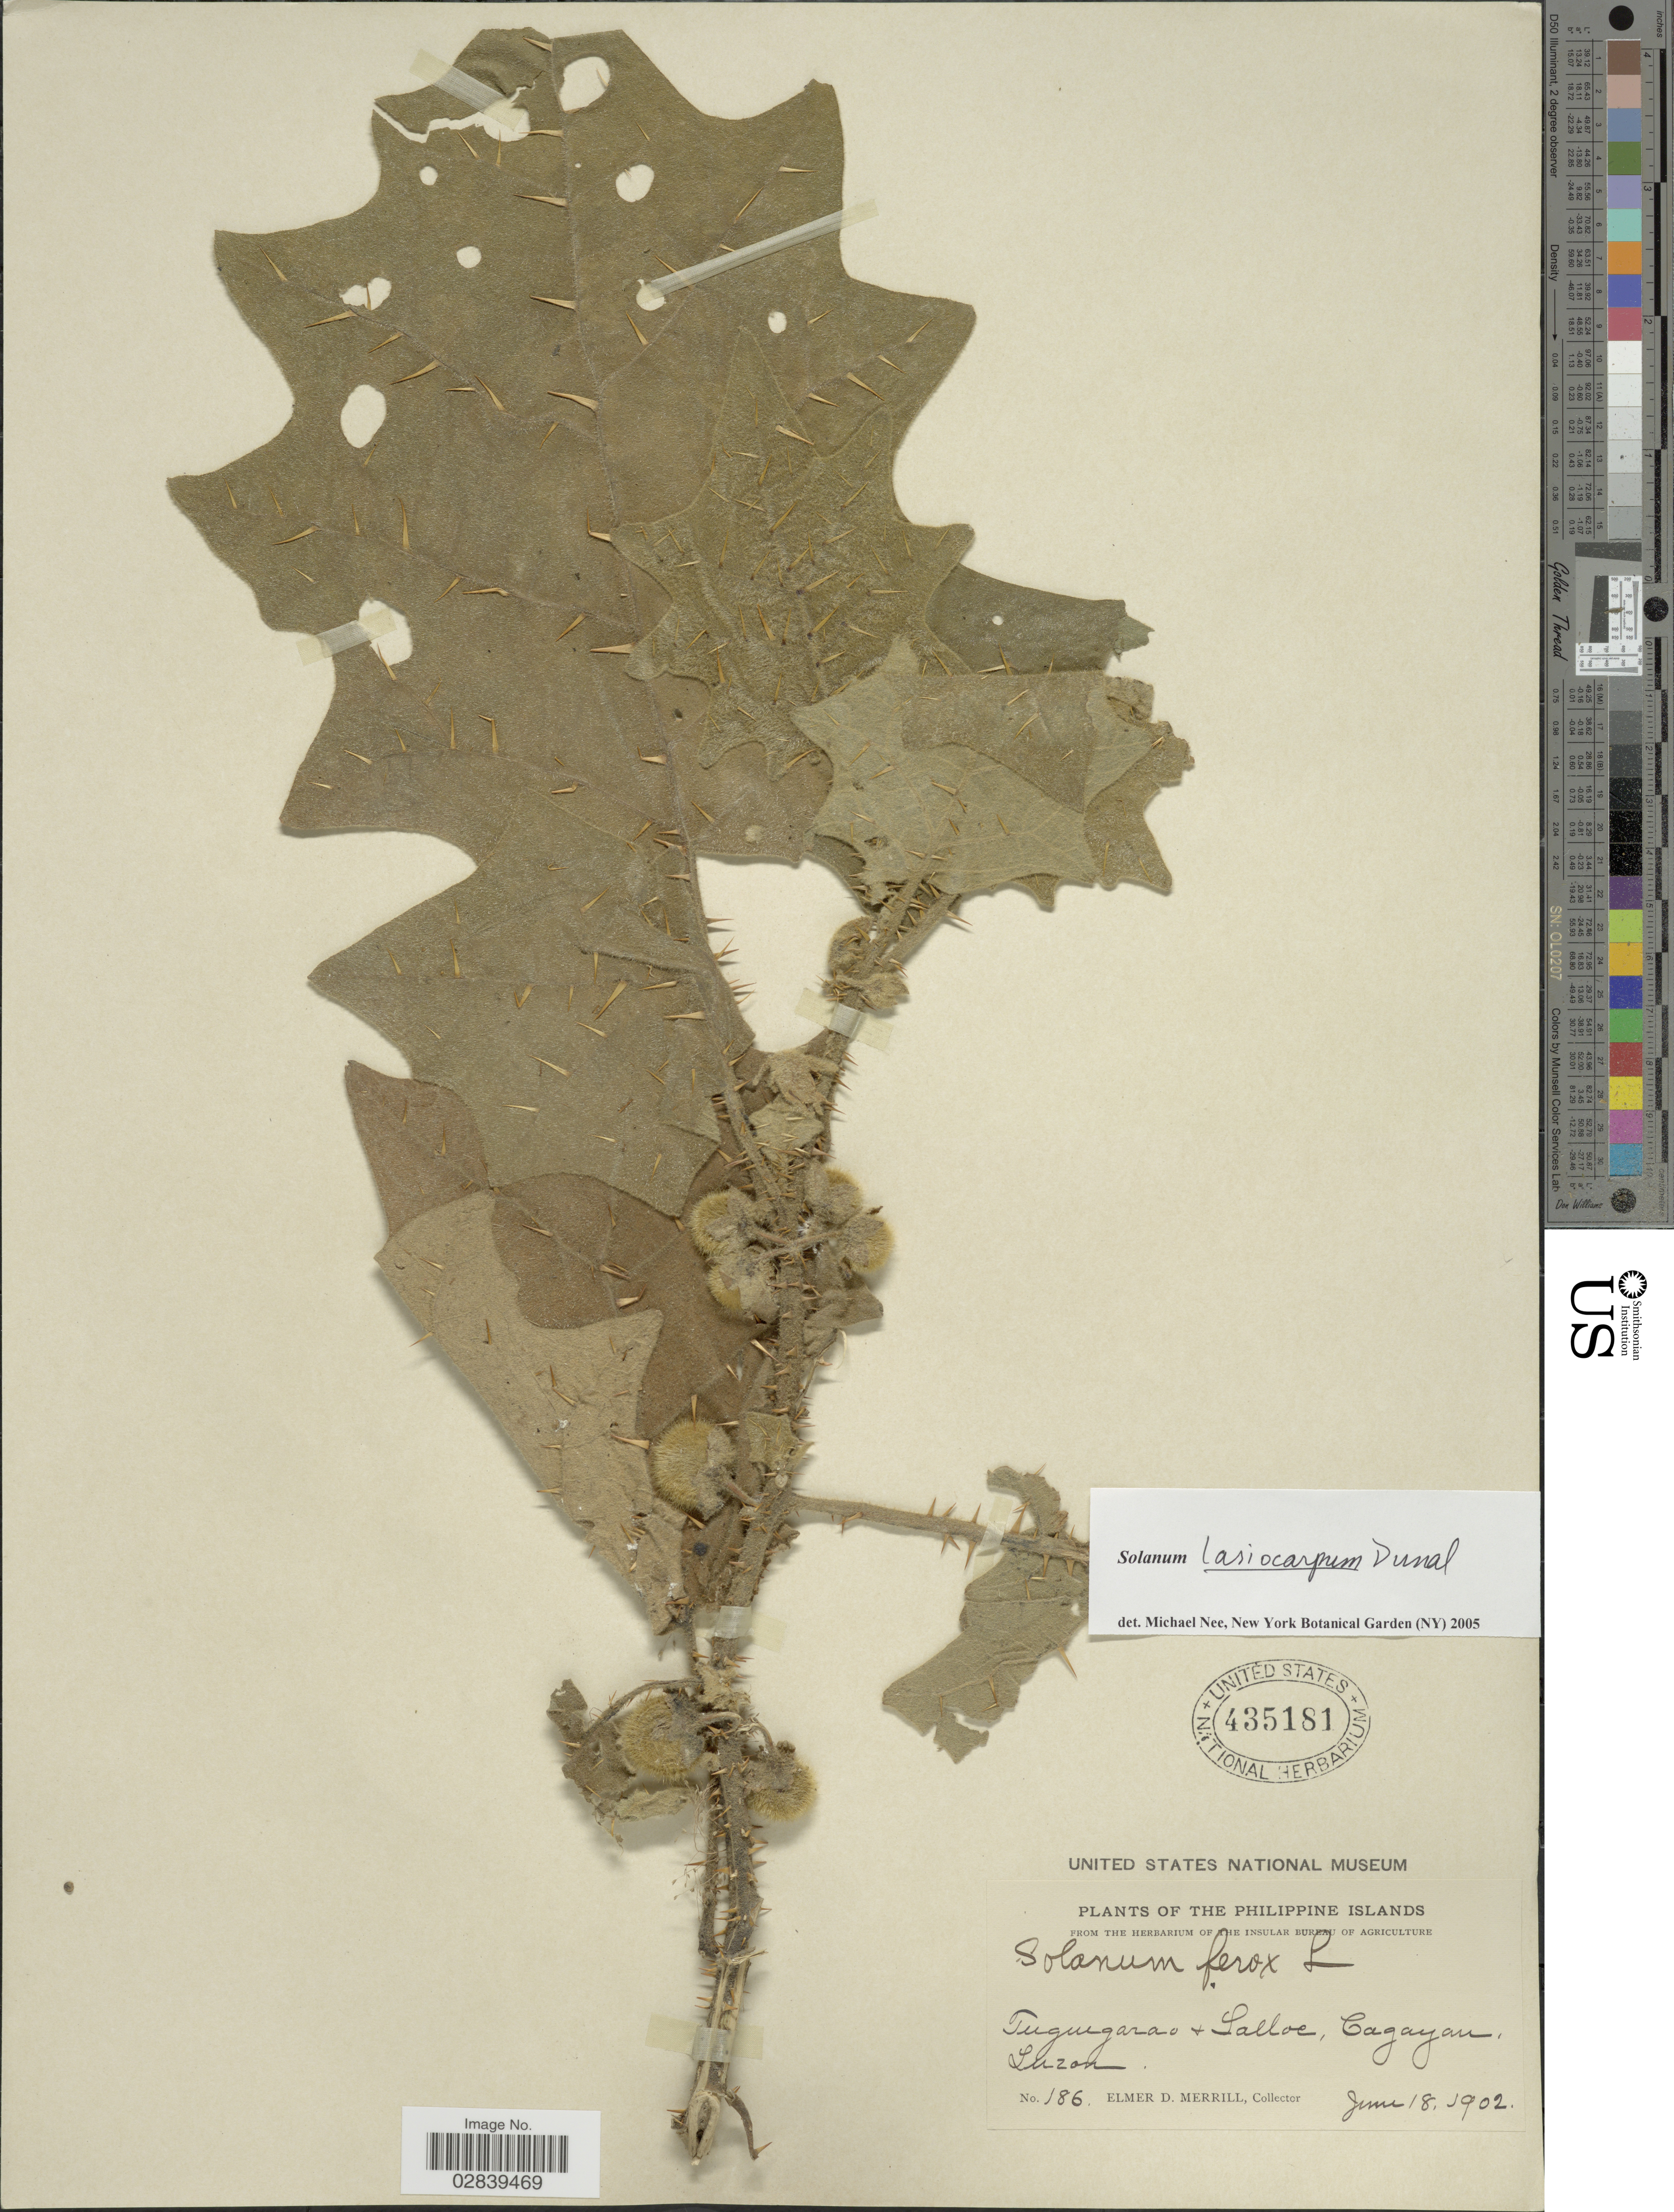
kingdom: Plantae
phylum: Tracheophyta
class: Magnoliopsida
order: Solanales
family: Solanaceae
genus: Solanum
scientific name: Solanum lasiocarpum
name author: Dunal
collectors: E. D. Merrill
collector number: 186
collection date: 1902-06-18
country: Philippines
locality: Tuguegarao & Lalloc, Cagayan, Luzon.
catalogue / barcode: US 435181